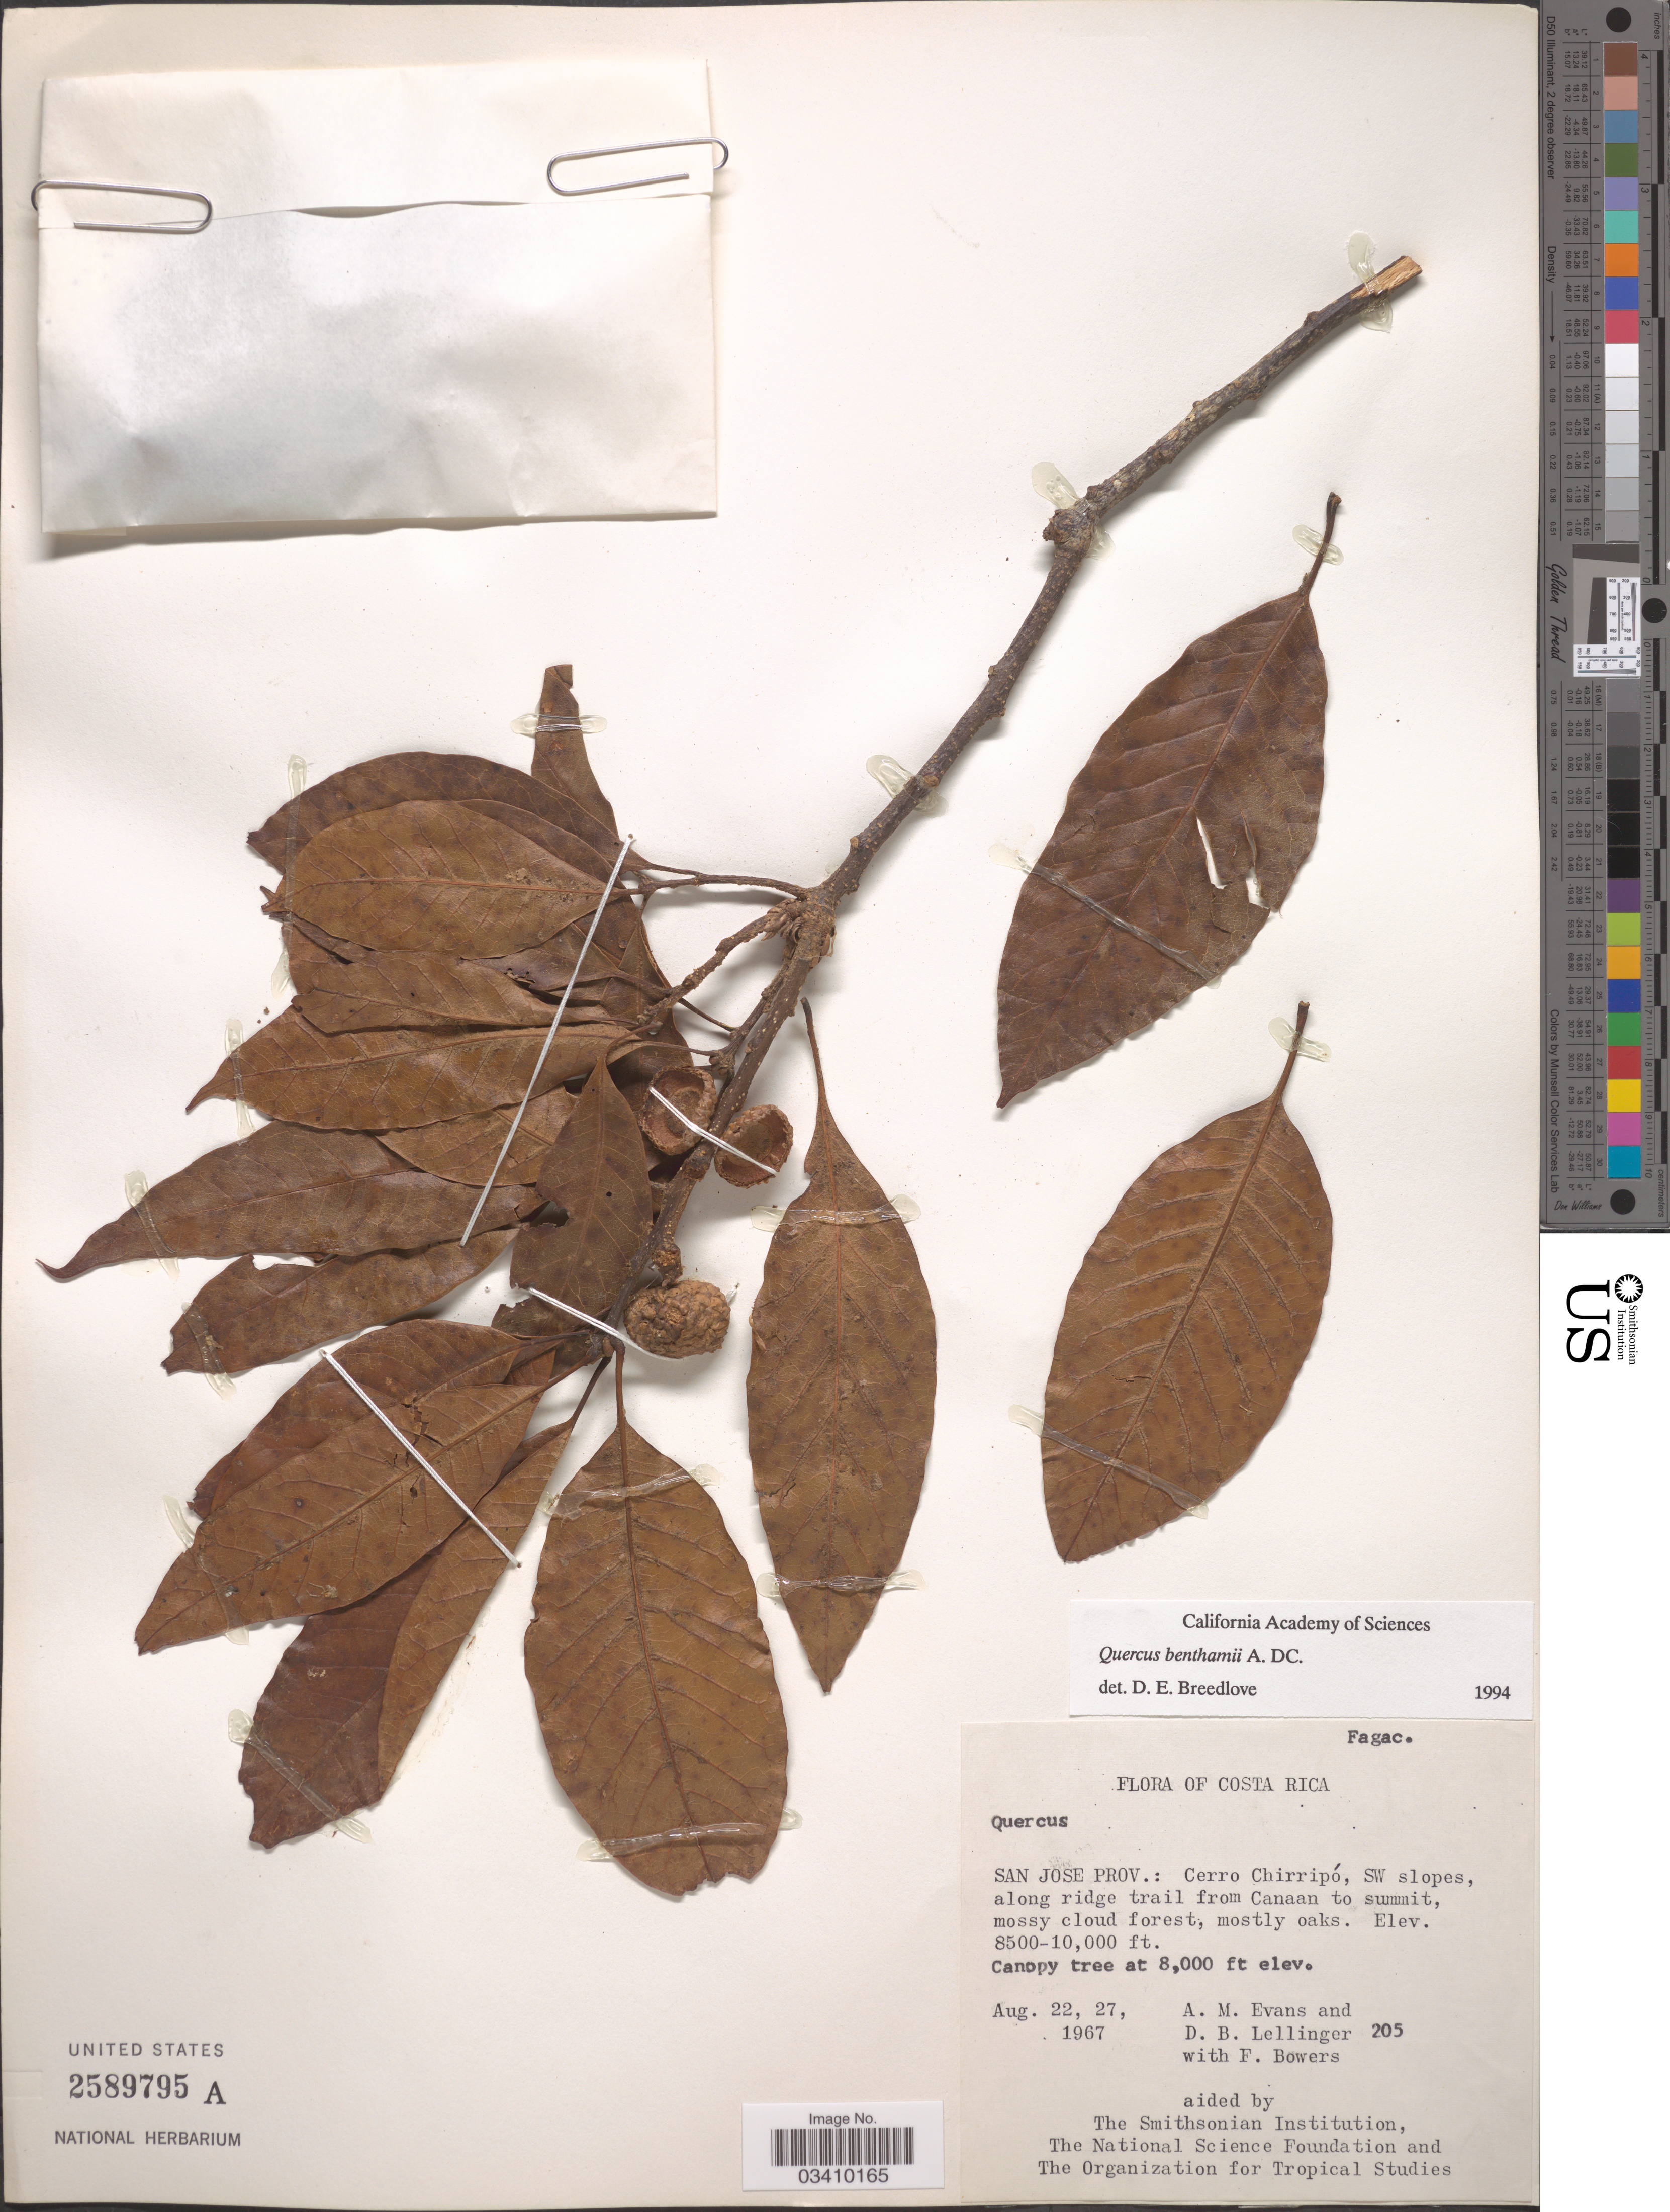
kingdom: Plantae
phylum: Tracheophyta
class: Magnoliopsida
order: Fagales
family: Fagaceae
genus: Quercus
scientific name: Quercus benthamii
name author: A. DC.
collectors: A. M. Evans, D. B. Lellinger & F. Bowers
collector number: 205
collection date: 1967-08-22/1967-08-27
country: Costa Rica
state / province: San José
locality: Cerro Chirripó, SW slopes, along ridge trail from Canaan to summit.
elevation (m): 2591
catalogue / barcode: US 2589795A